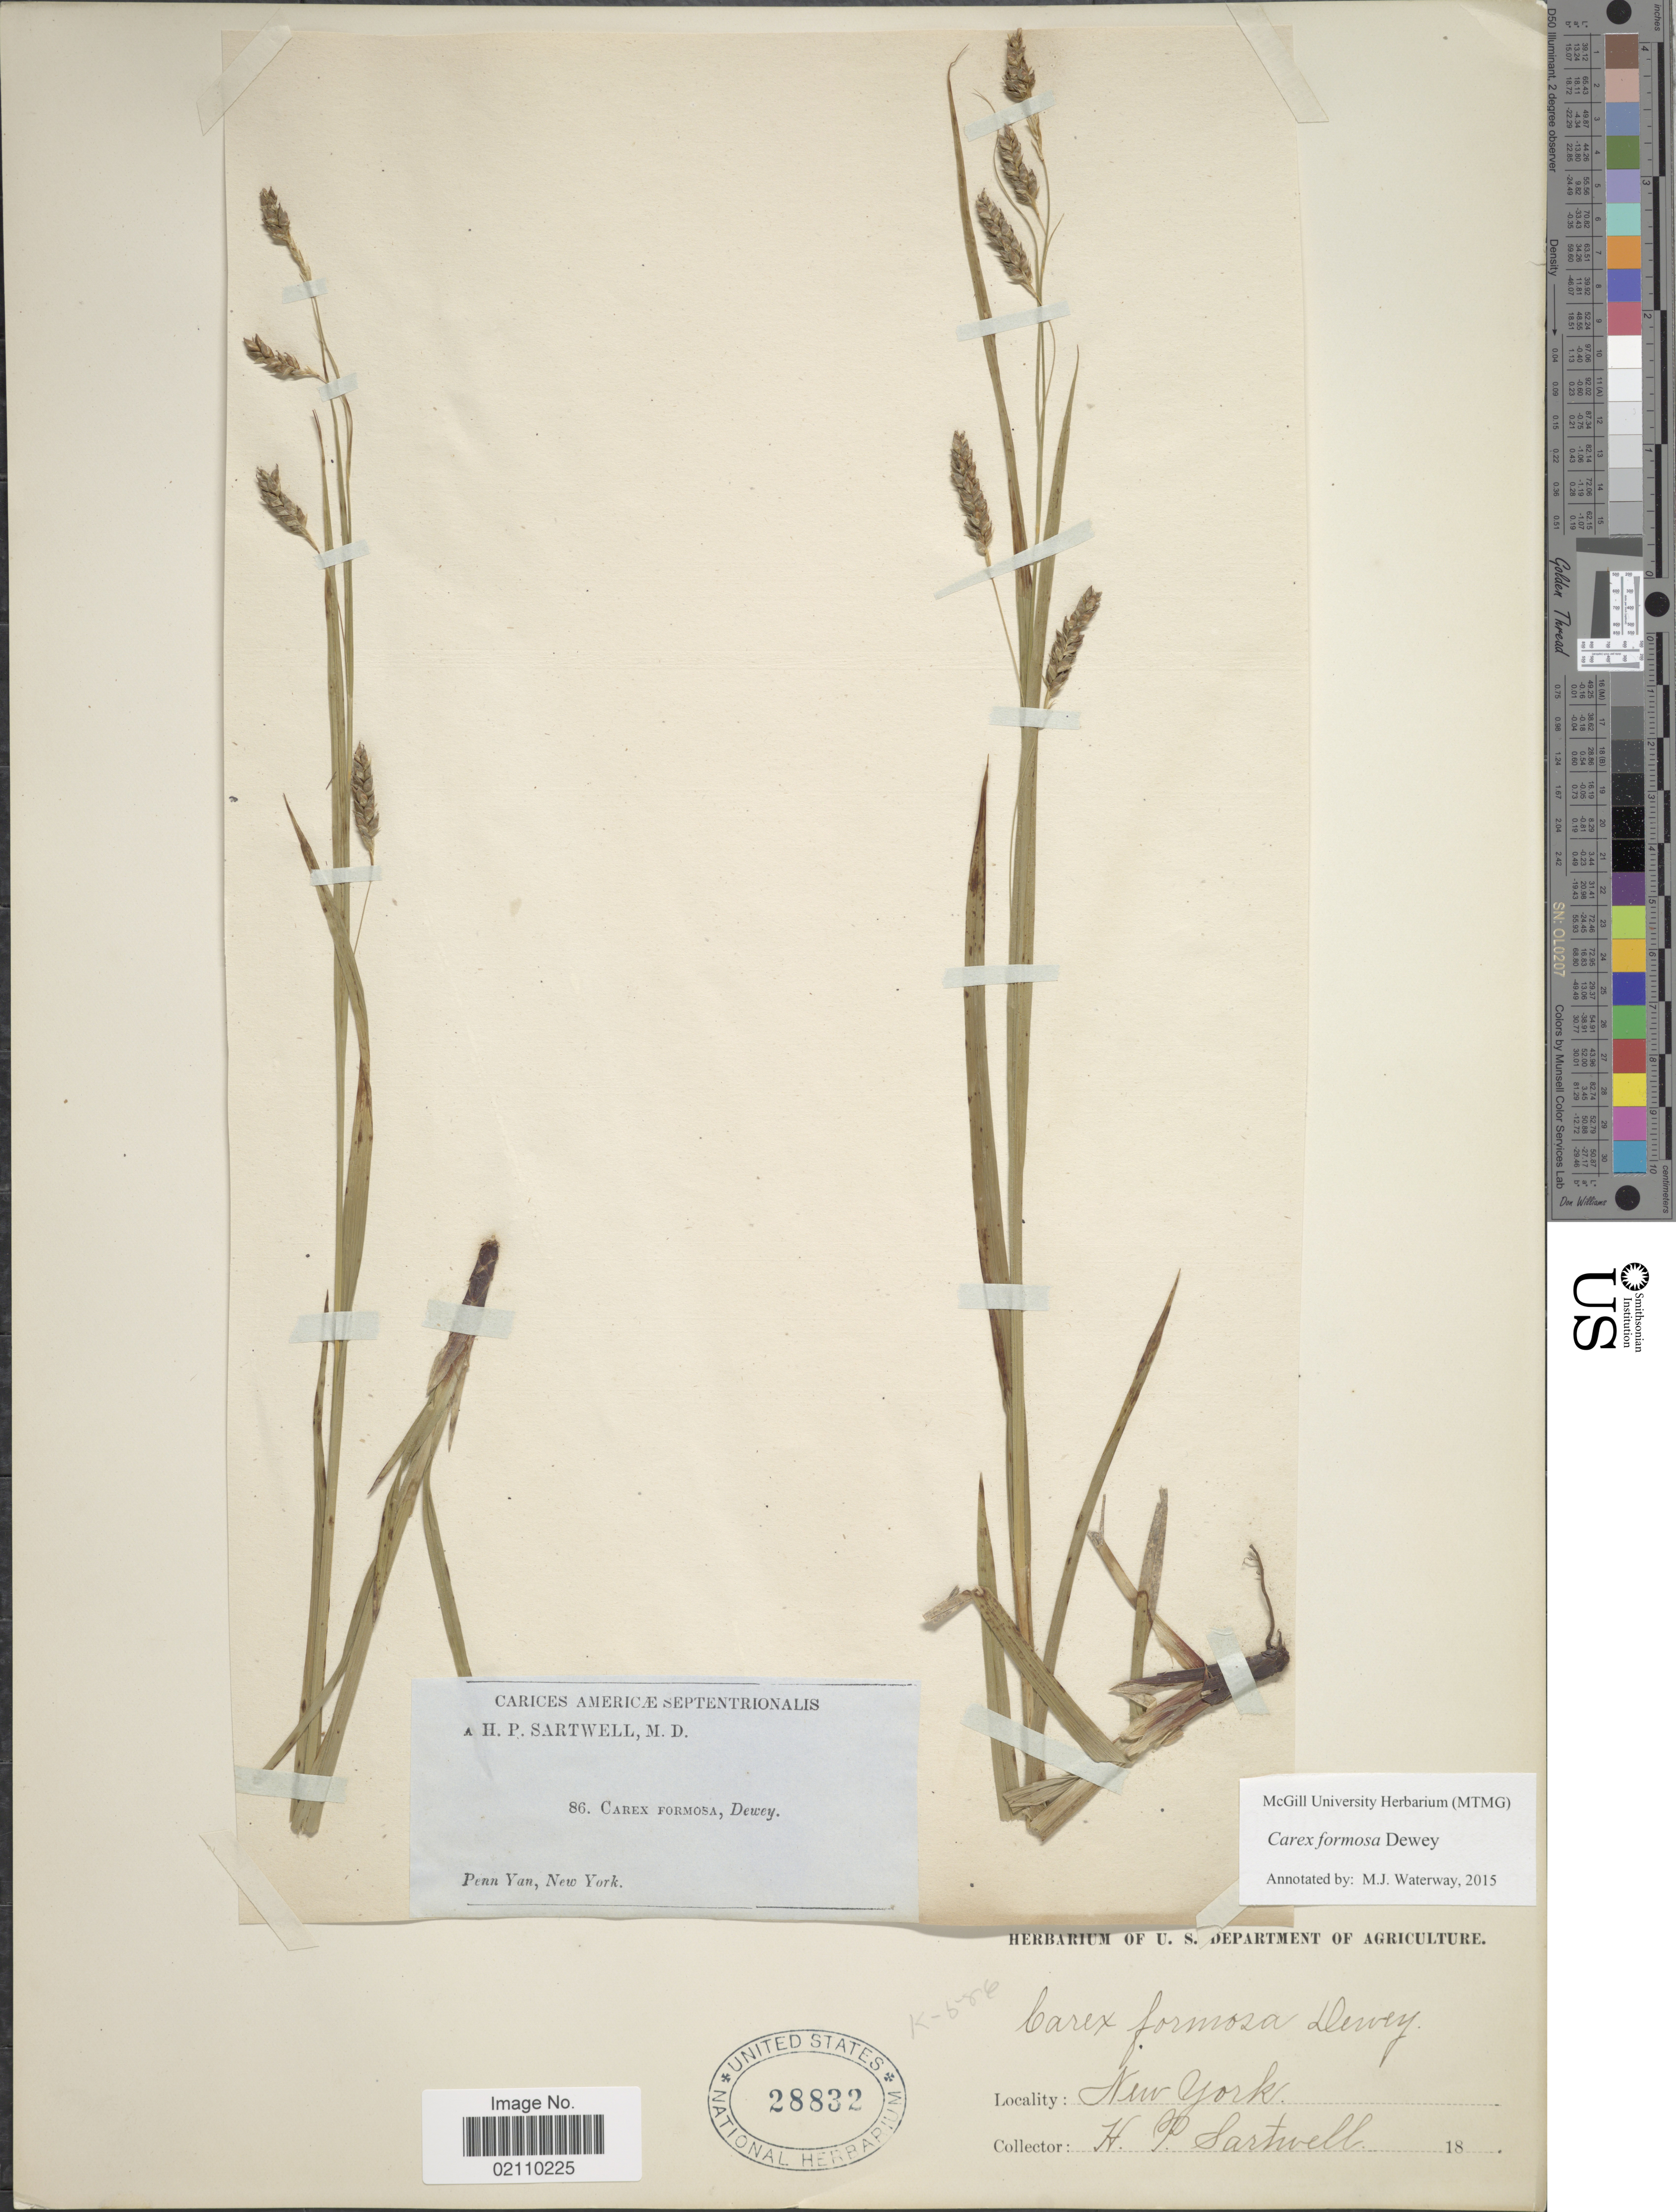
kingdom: Plantae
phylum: Tracheophyta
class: Liliopsida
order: Poales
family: Cyperaceae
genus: Carex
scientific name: Carex formosa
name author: Dewey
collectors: H. P. Sartwell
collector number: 86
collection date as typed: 18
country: United States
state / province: New York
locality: Penn Yan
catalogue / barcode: US 28832